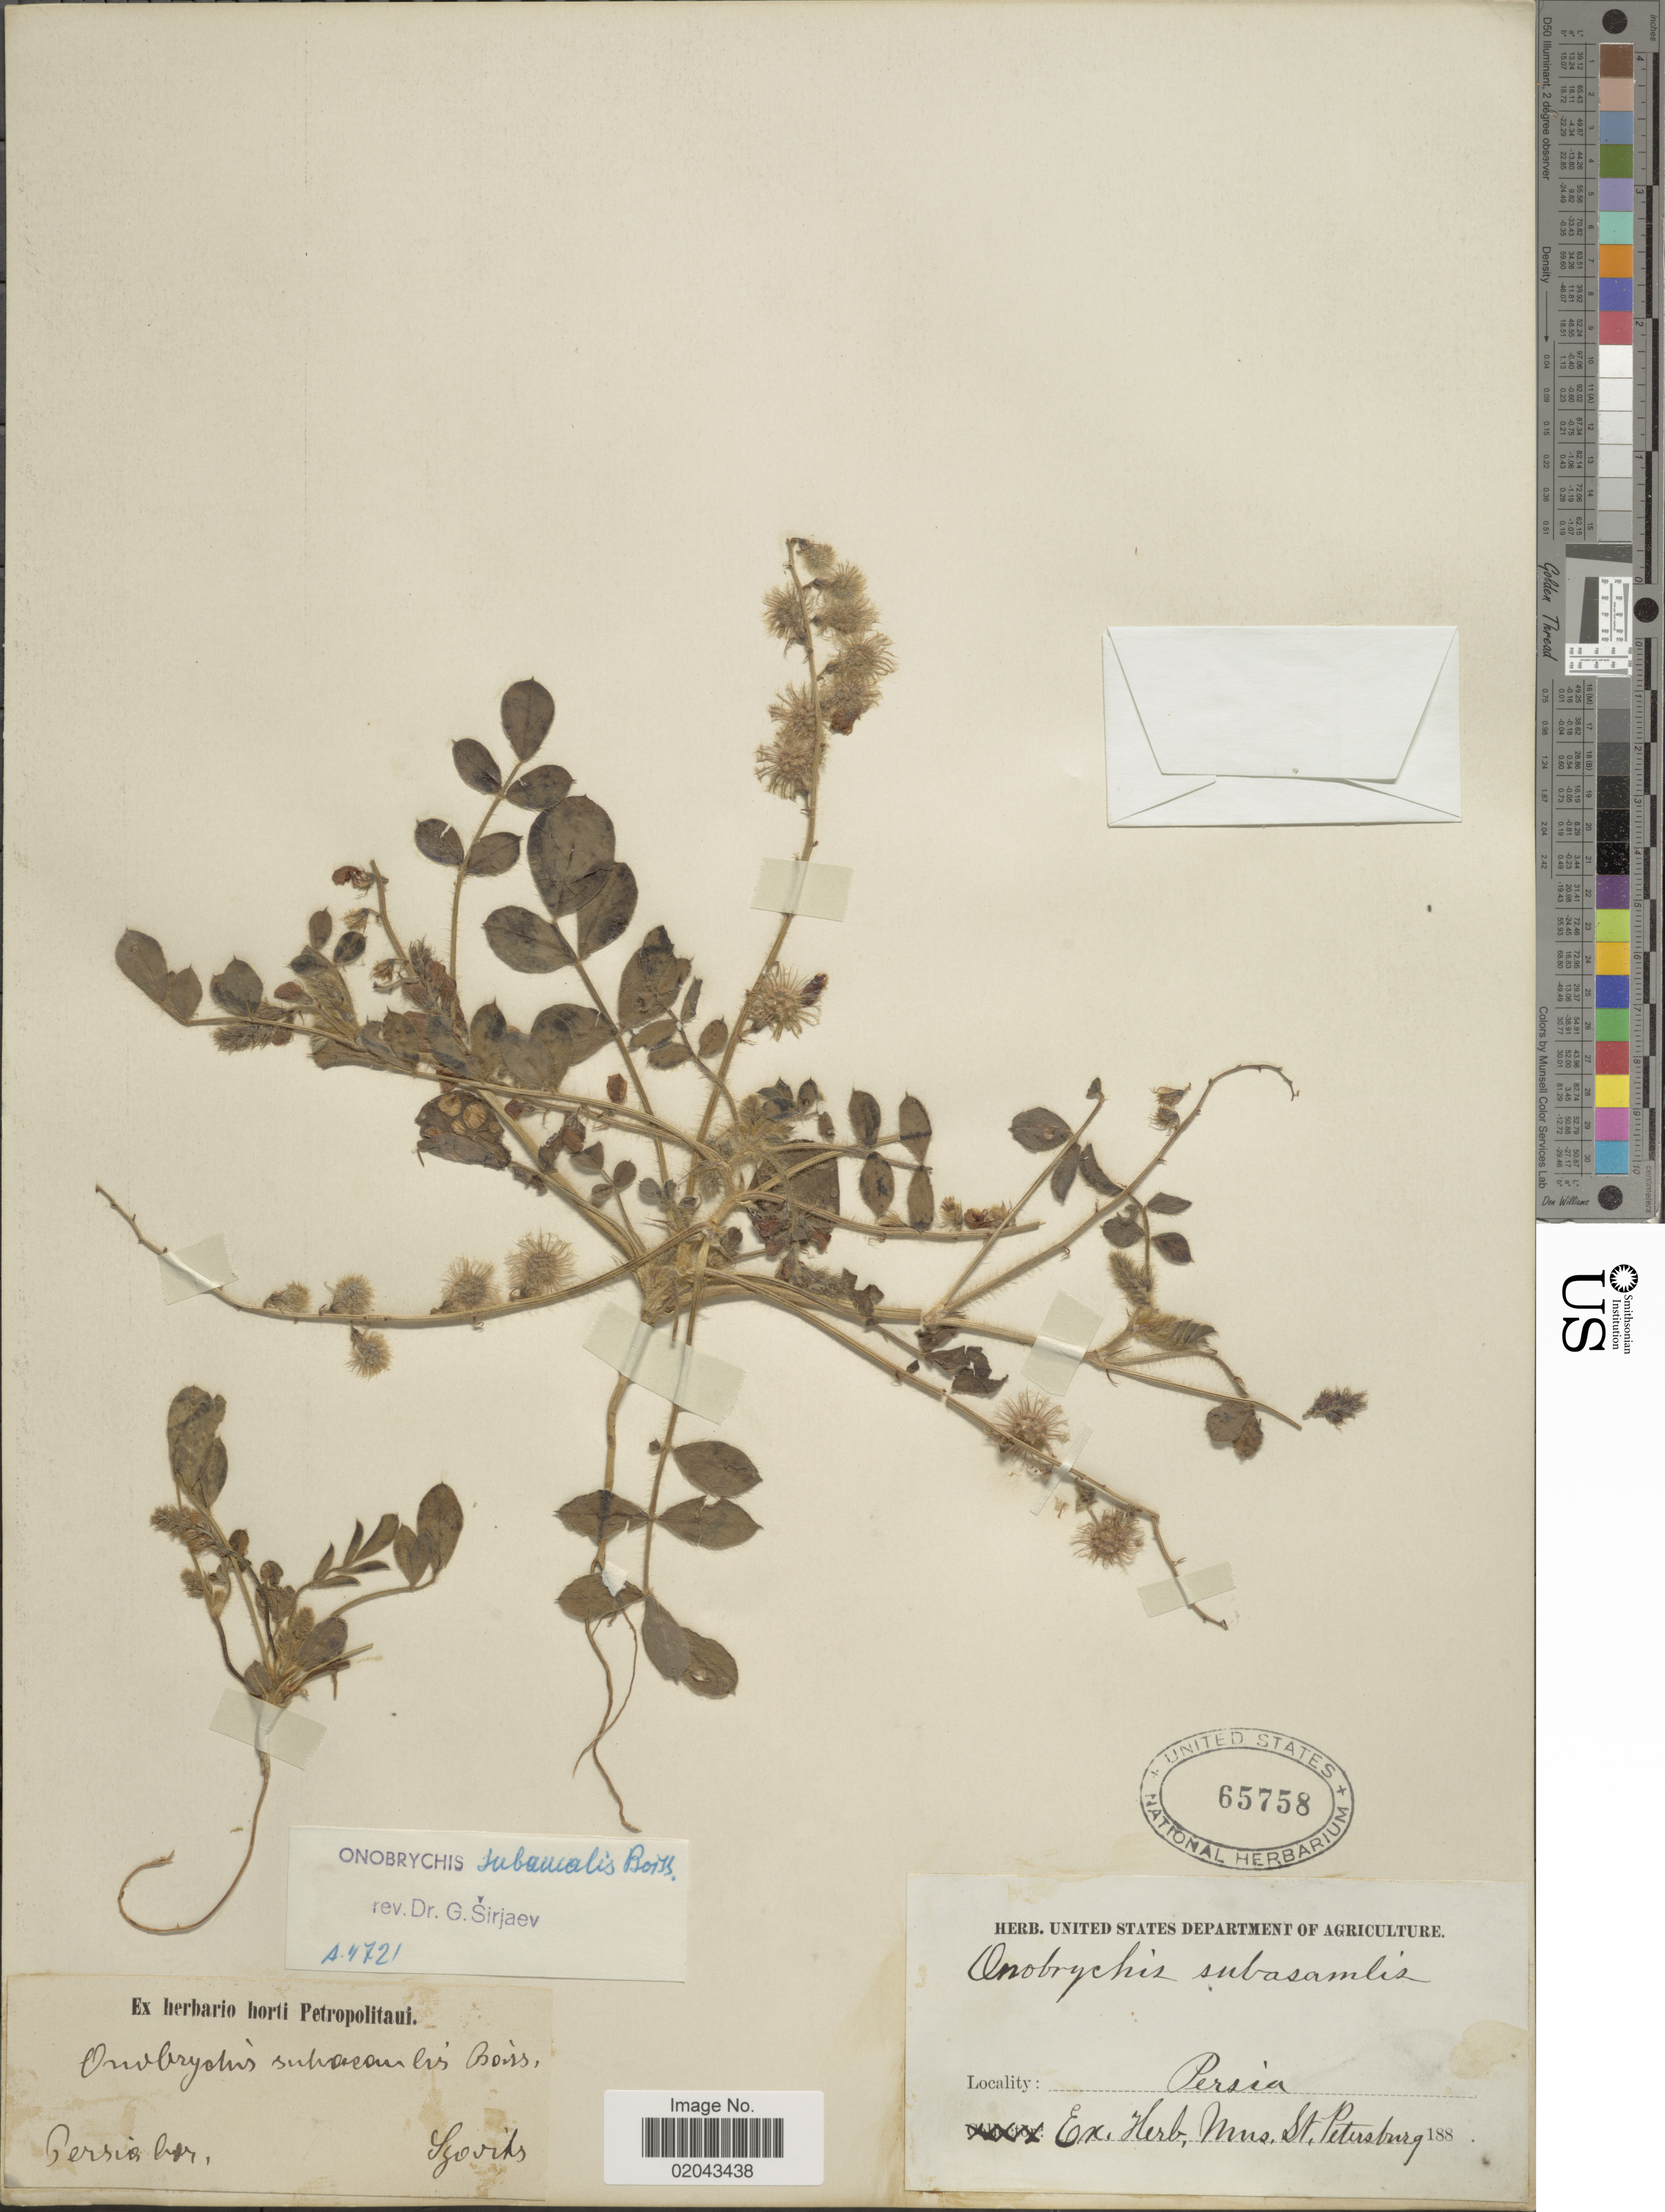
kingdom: Plantae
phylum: Tracheophyta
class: Magnoliopsida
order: Fabales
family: Fabaceae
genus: Onobrychis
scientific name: Onobrychis subacaulis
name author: Boiss.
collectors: Szovits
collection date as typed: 188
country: Iran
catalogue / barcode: US 65758